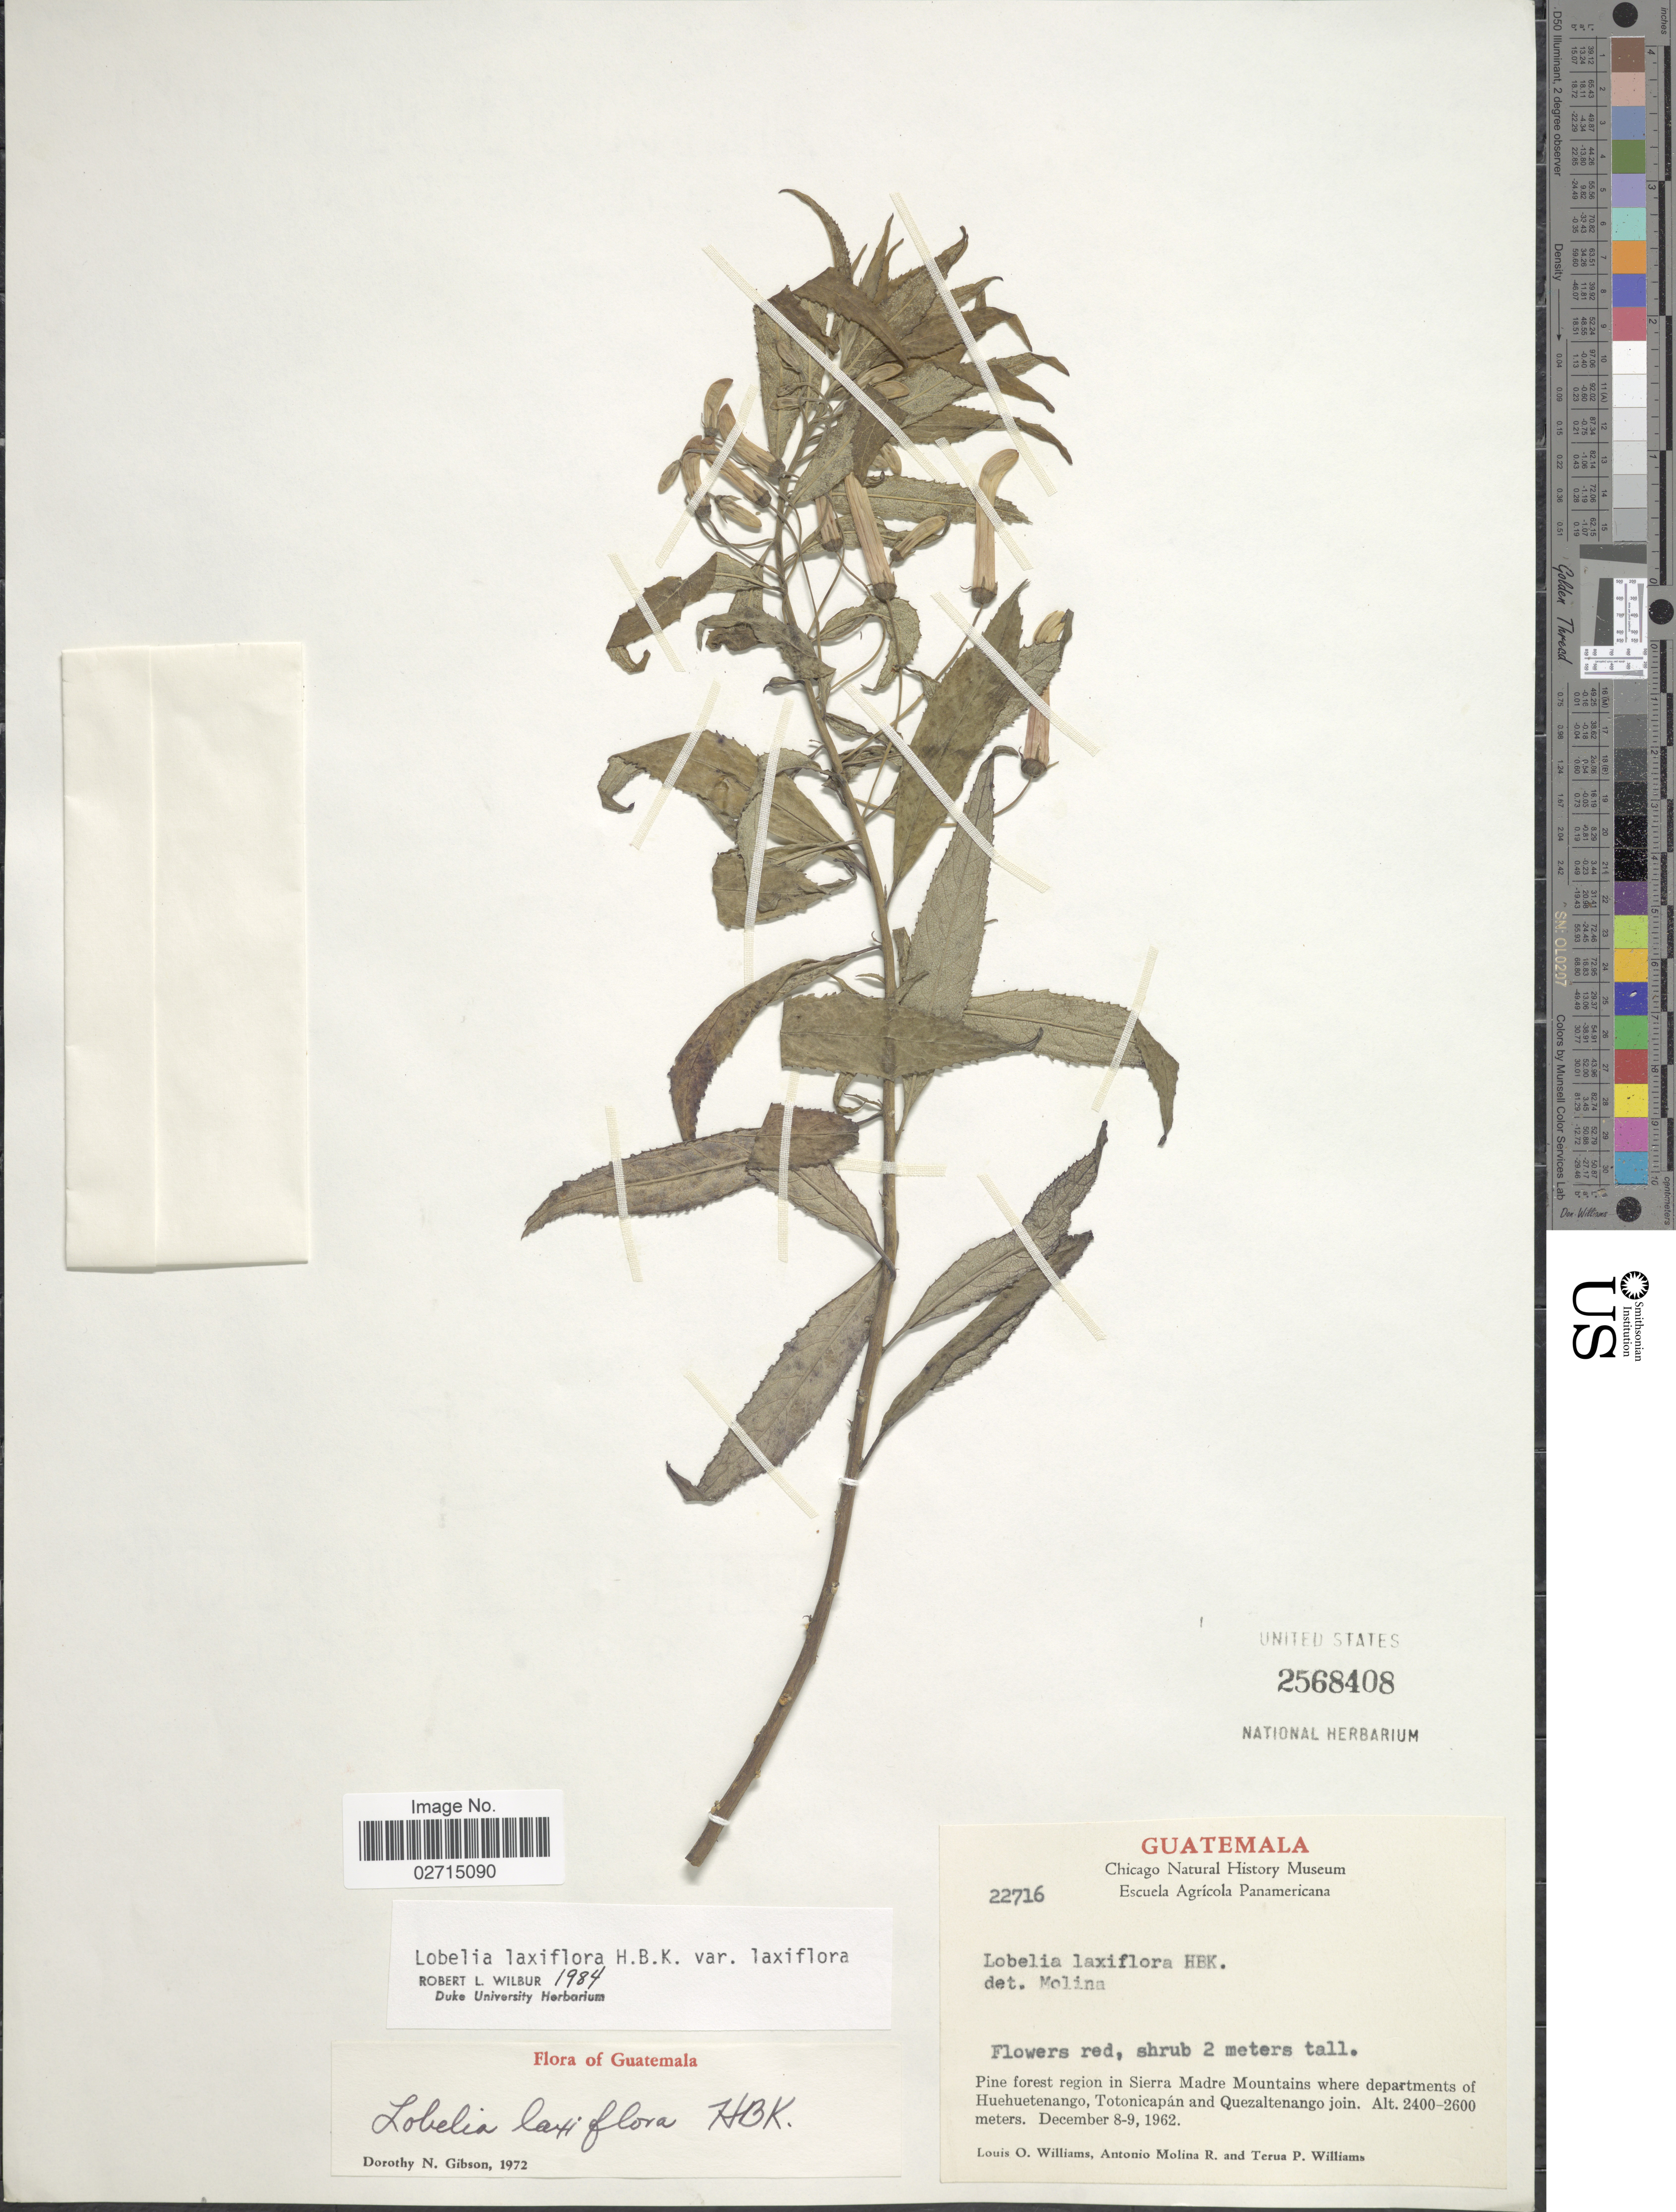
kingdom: Plantae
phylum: Tracheophyta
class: Magnoliopsida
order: Asterales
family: Campanulaceae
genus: Lobelia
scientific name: Lobelia laxiflora subsp. laxiflora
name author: Kunth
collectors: L. O. Williams, A. Molina R. & T. P. Williams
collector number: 22716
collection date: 1962-12-08/1962-12-09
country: Guatemala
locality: Pine forest region in Sierra Madre Mountains where departments of Huehuetenango, Totonicapán and Quezaltenango join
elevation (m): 2400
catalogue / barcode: US 2568408